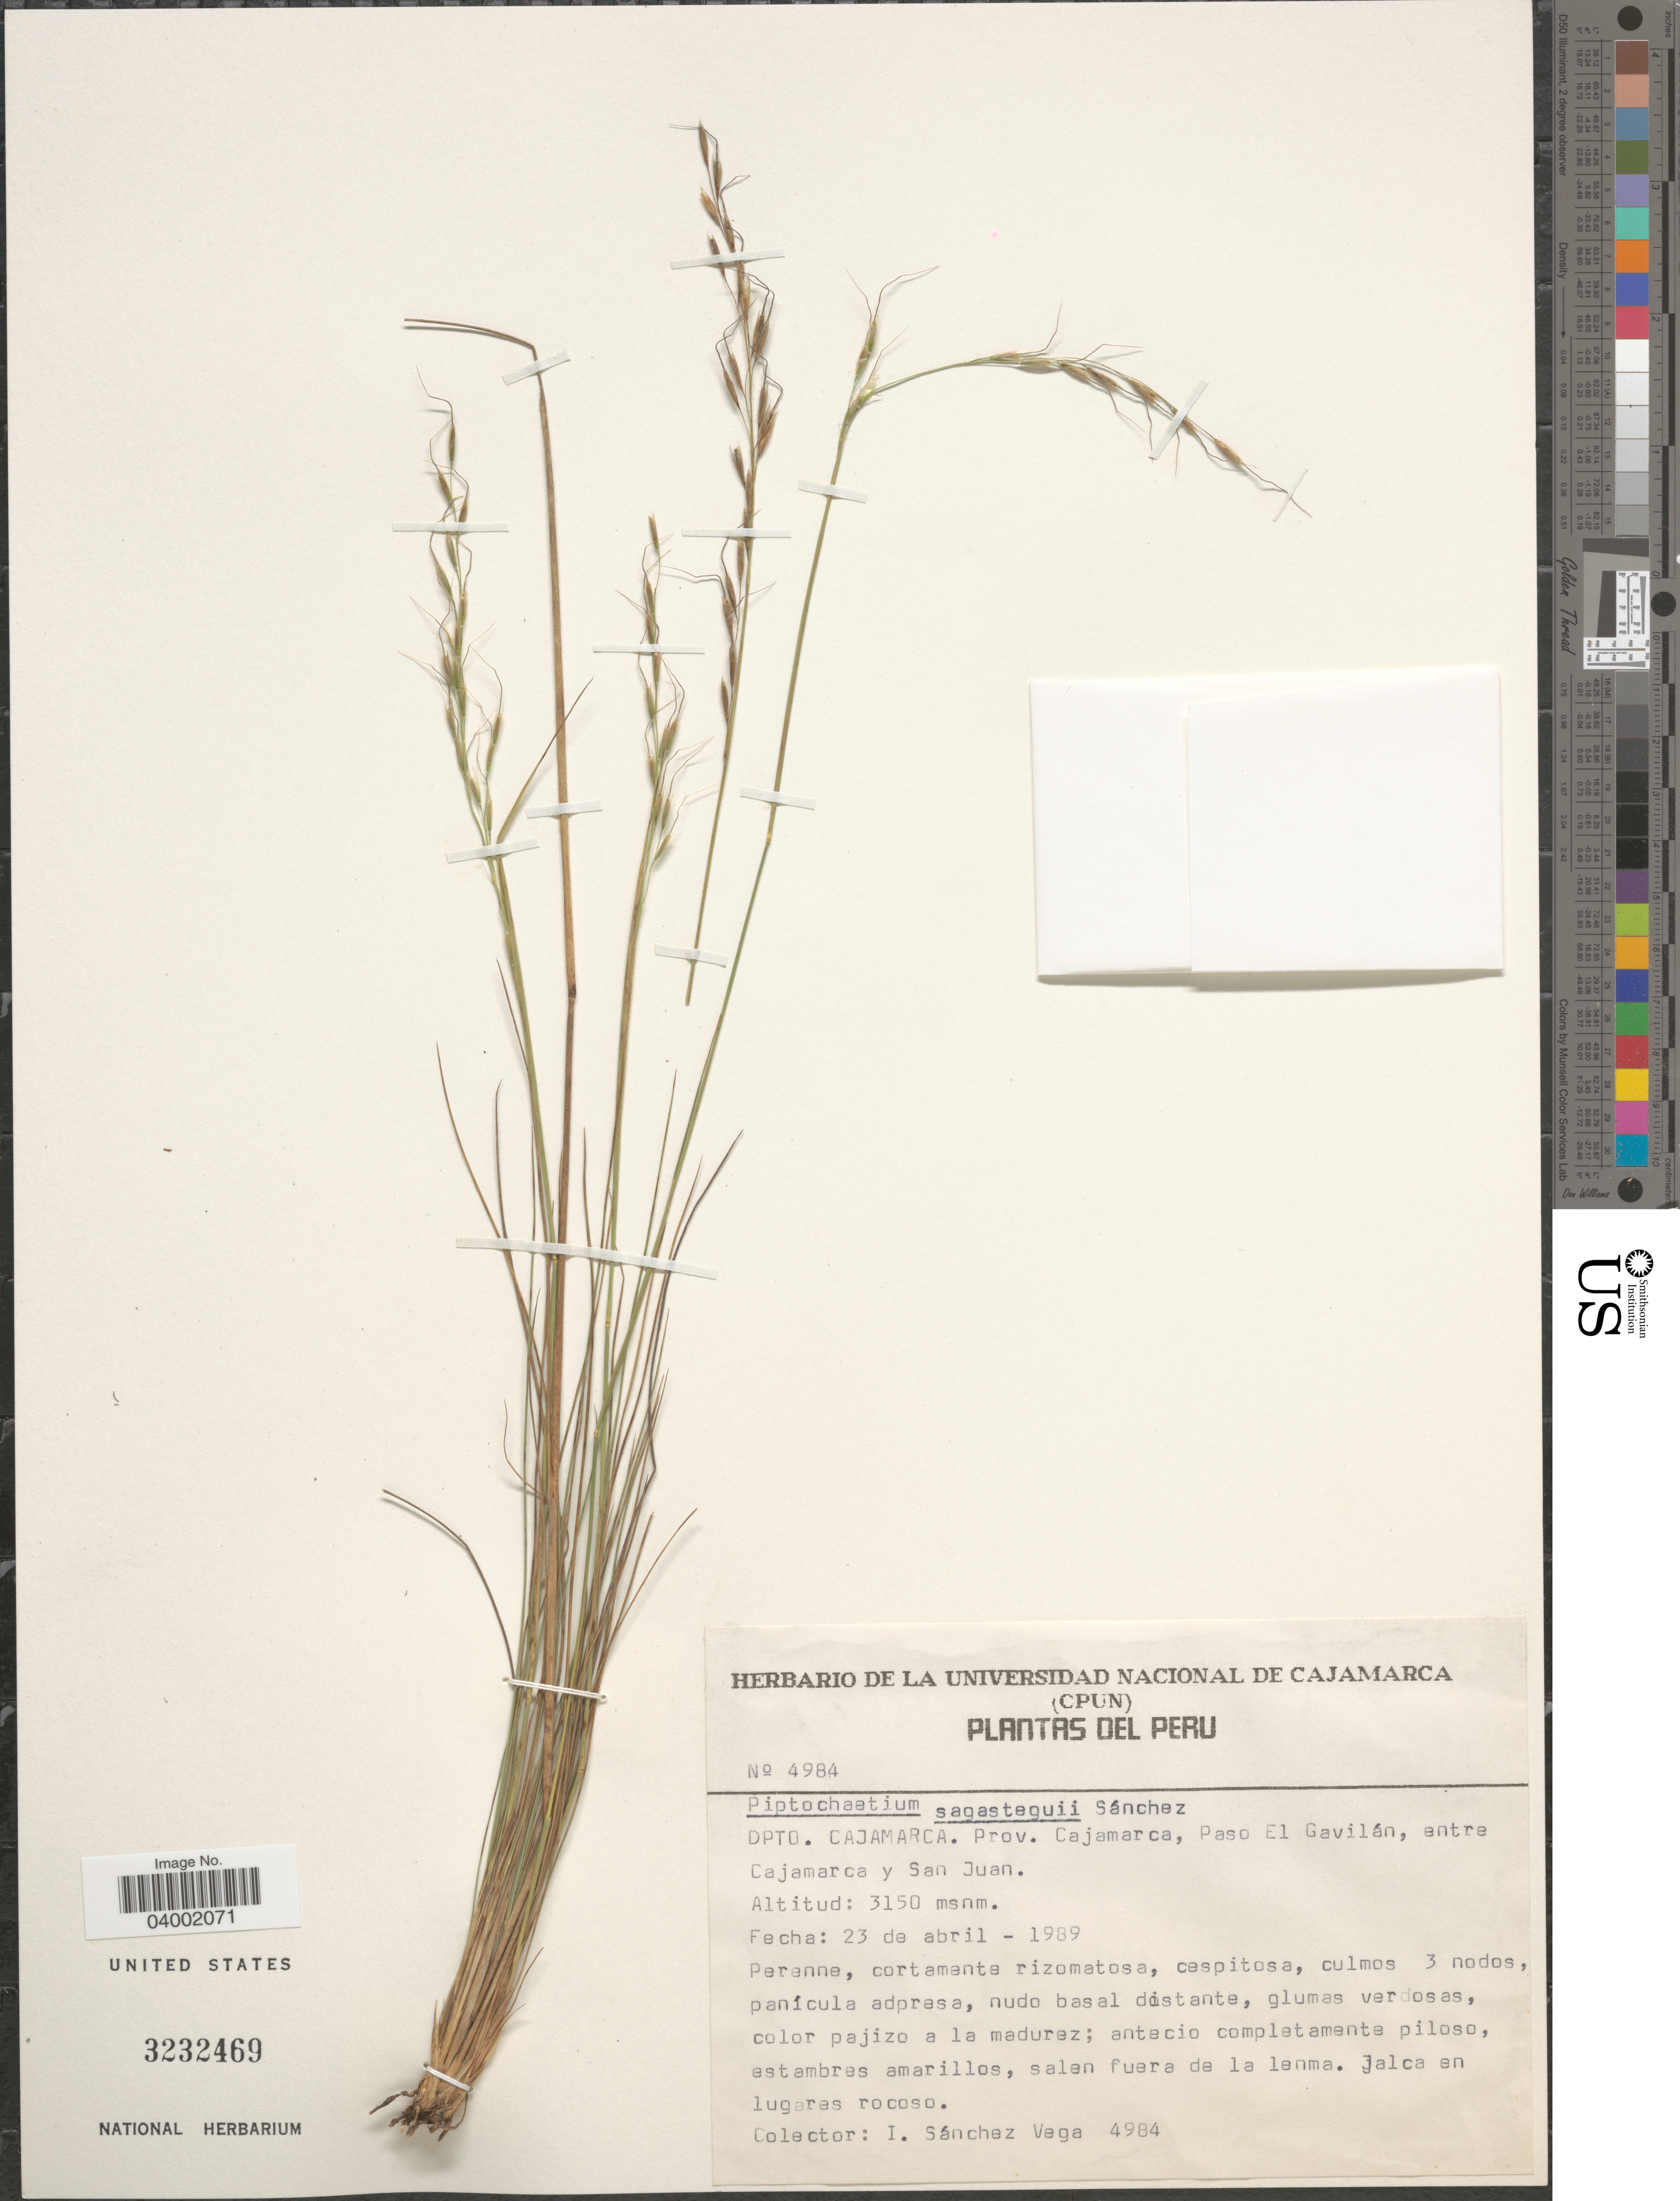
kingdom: Plantae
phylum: Tracheophyta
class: Liliopsida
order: Poales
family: Poaceae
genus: Piptochaetium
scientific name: Piptochaetium sagasteguii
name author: Sánchez Vega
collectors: I. Sánchez Vega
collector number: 4984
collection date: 1989-04-23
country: Peru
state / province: Cajamarca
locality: Dpto. Cajamarca. Prov. Cajamarca, Paso El Gavilán, entre Cajamarca y San Juan.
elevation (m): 3150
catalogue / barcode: US 3232469